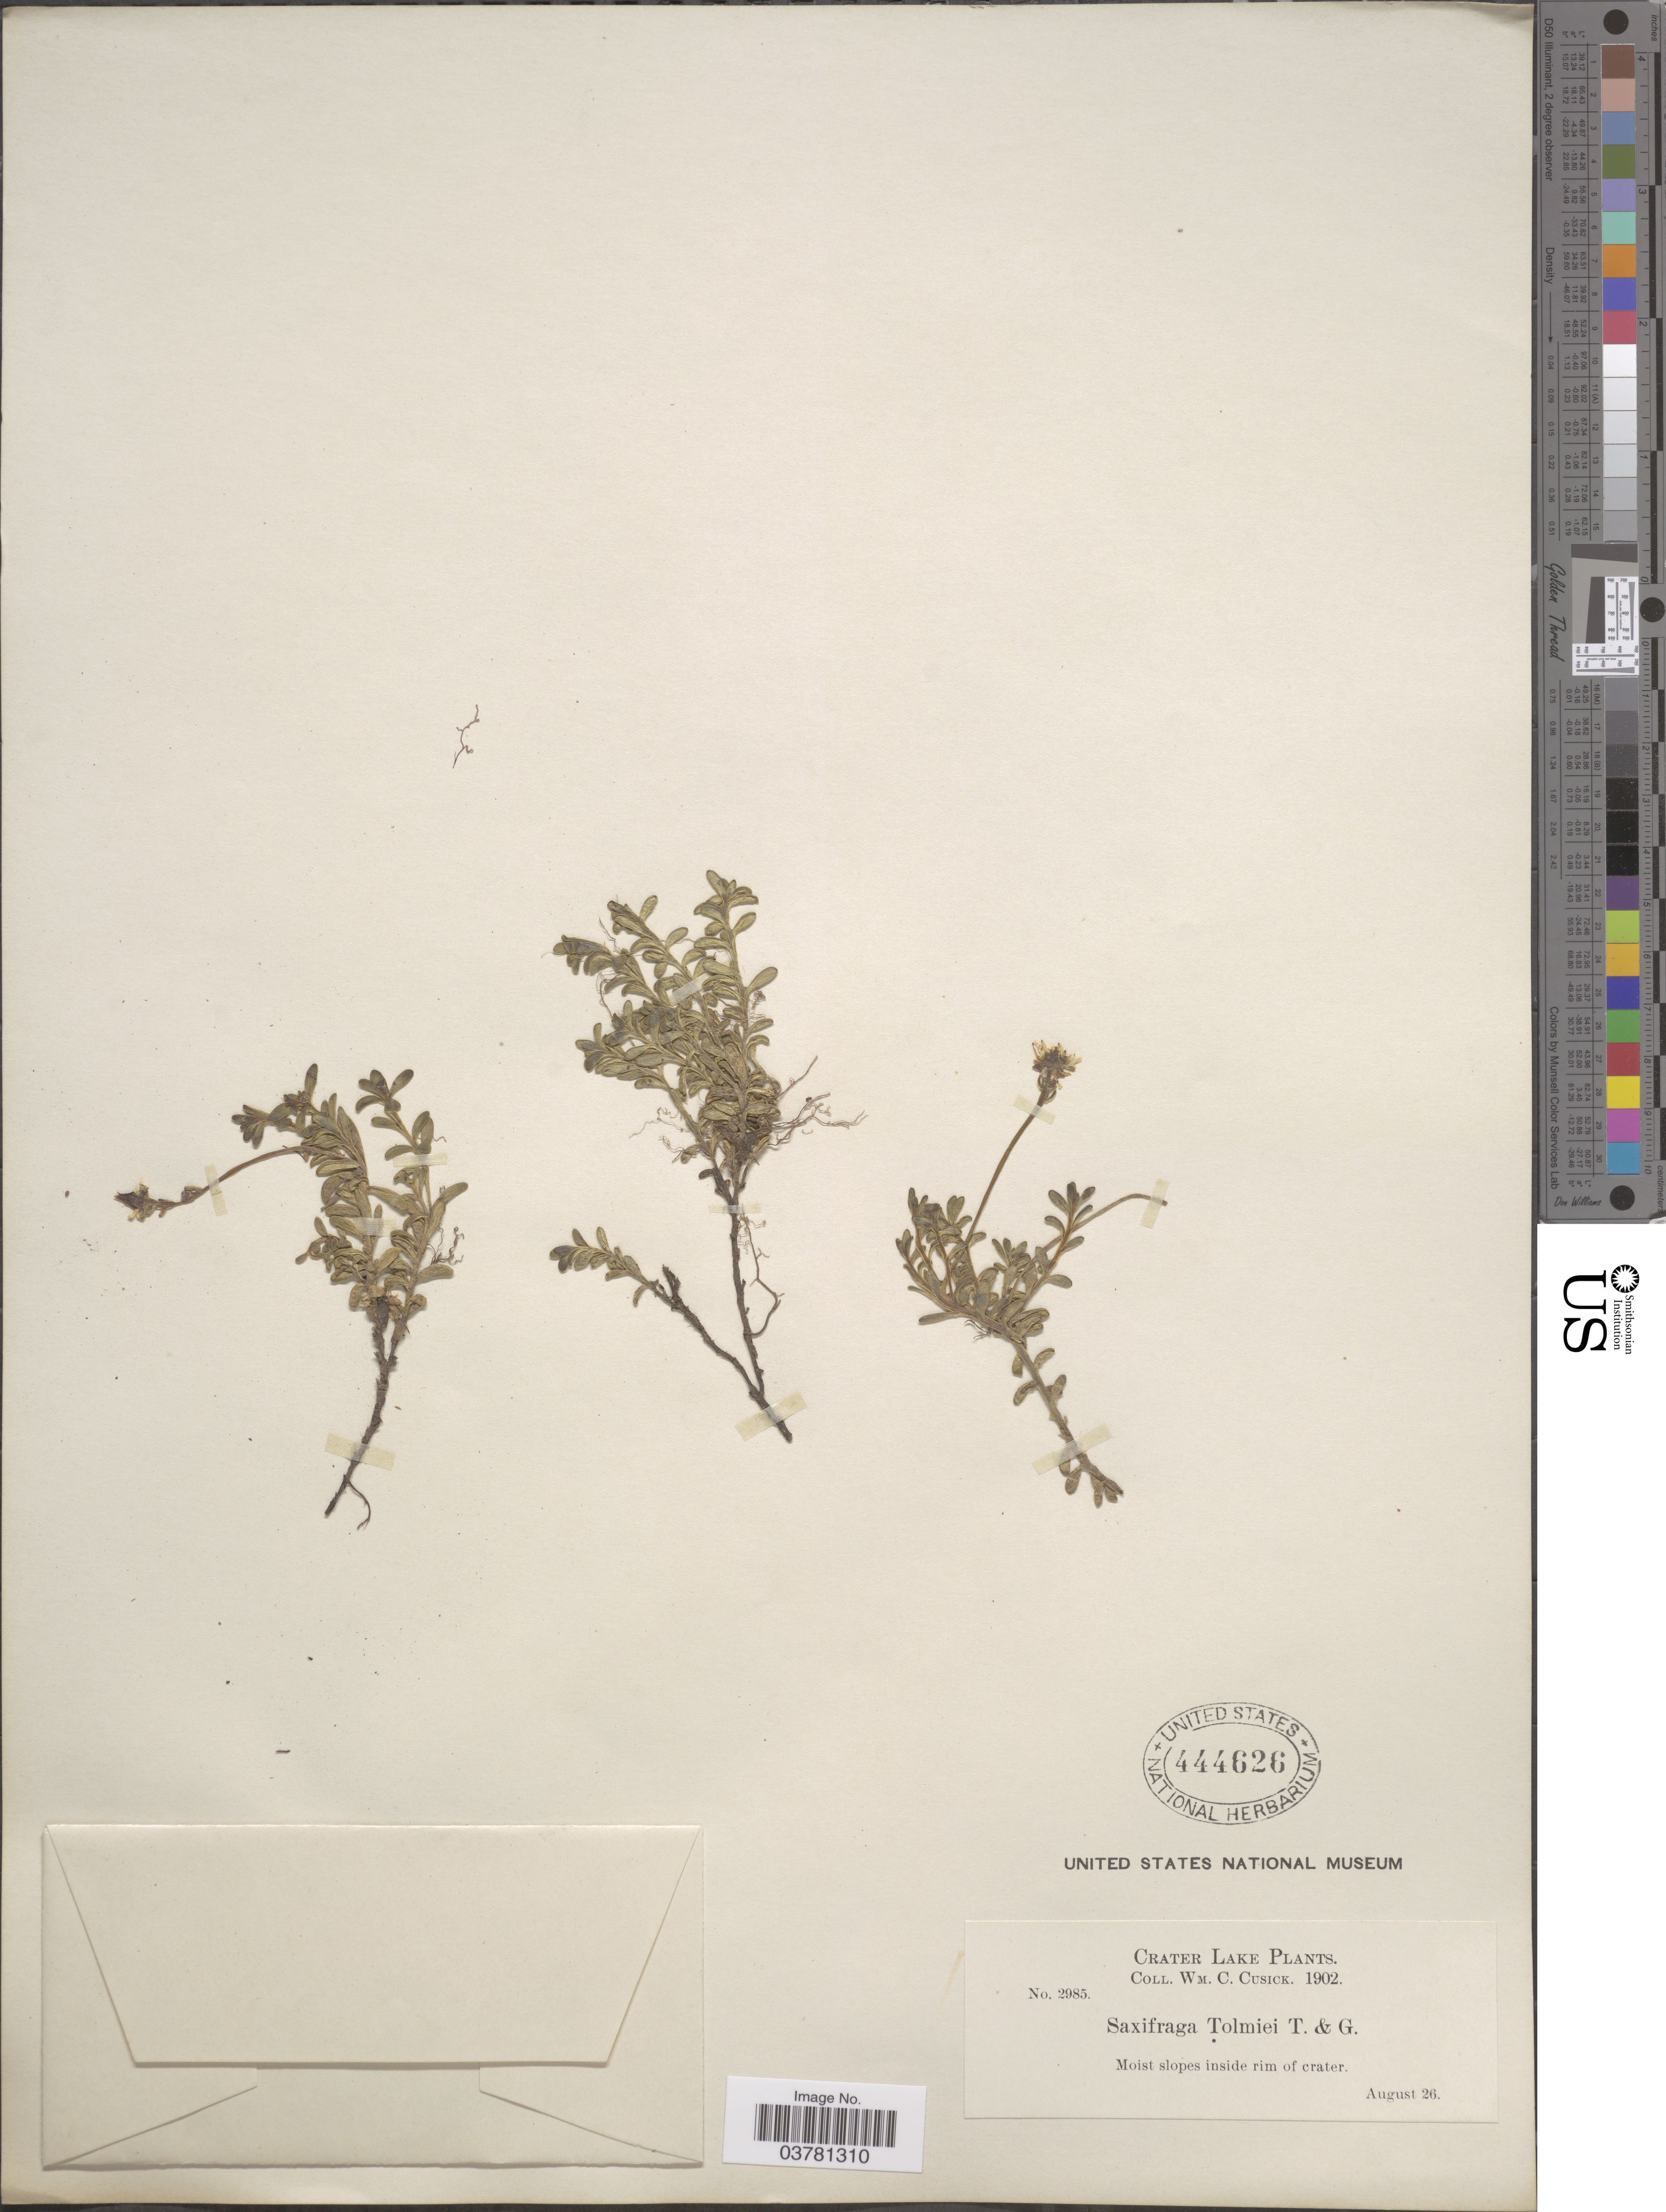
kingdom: Plantae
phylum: Tracheophyta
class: Magnoliopsida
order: Saxifragales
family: Saxifragaceae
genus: Micranthes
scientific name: Micranthes tolmiei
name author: (Torr. & A. Gray) Brouillet & Gornall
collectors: W. C. Cusick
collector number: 2985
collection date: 1902-08-26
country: United States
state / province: Oregon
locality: Crater Lake. Moist slopes inside rim of crater.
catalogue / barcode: US 444626